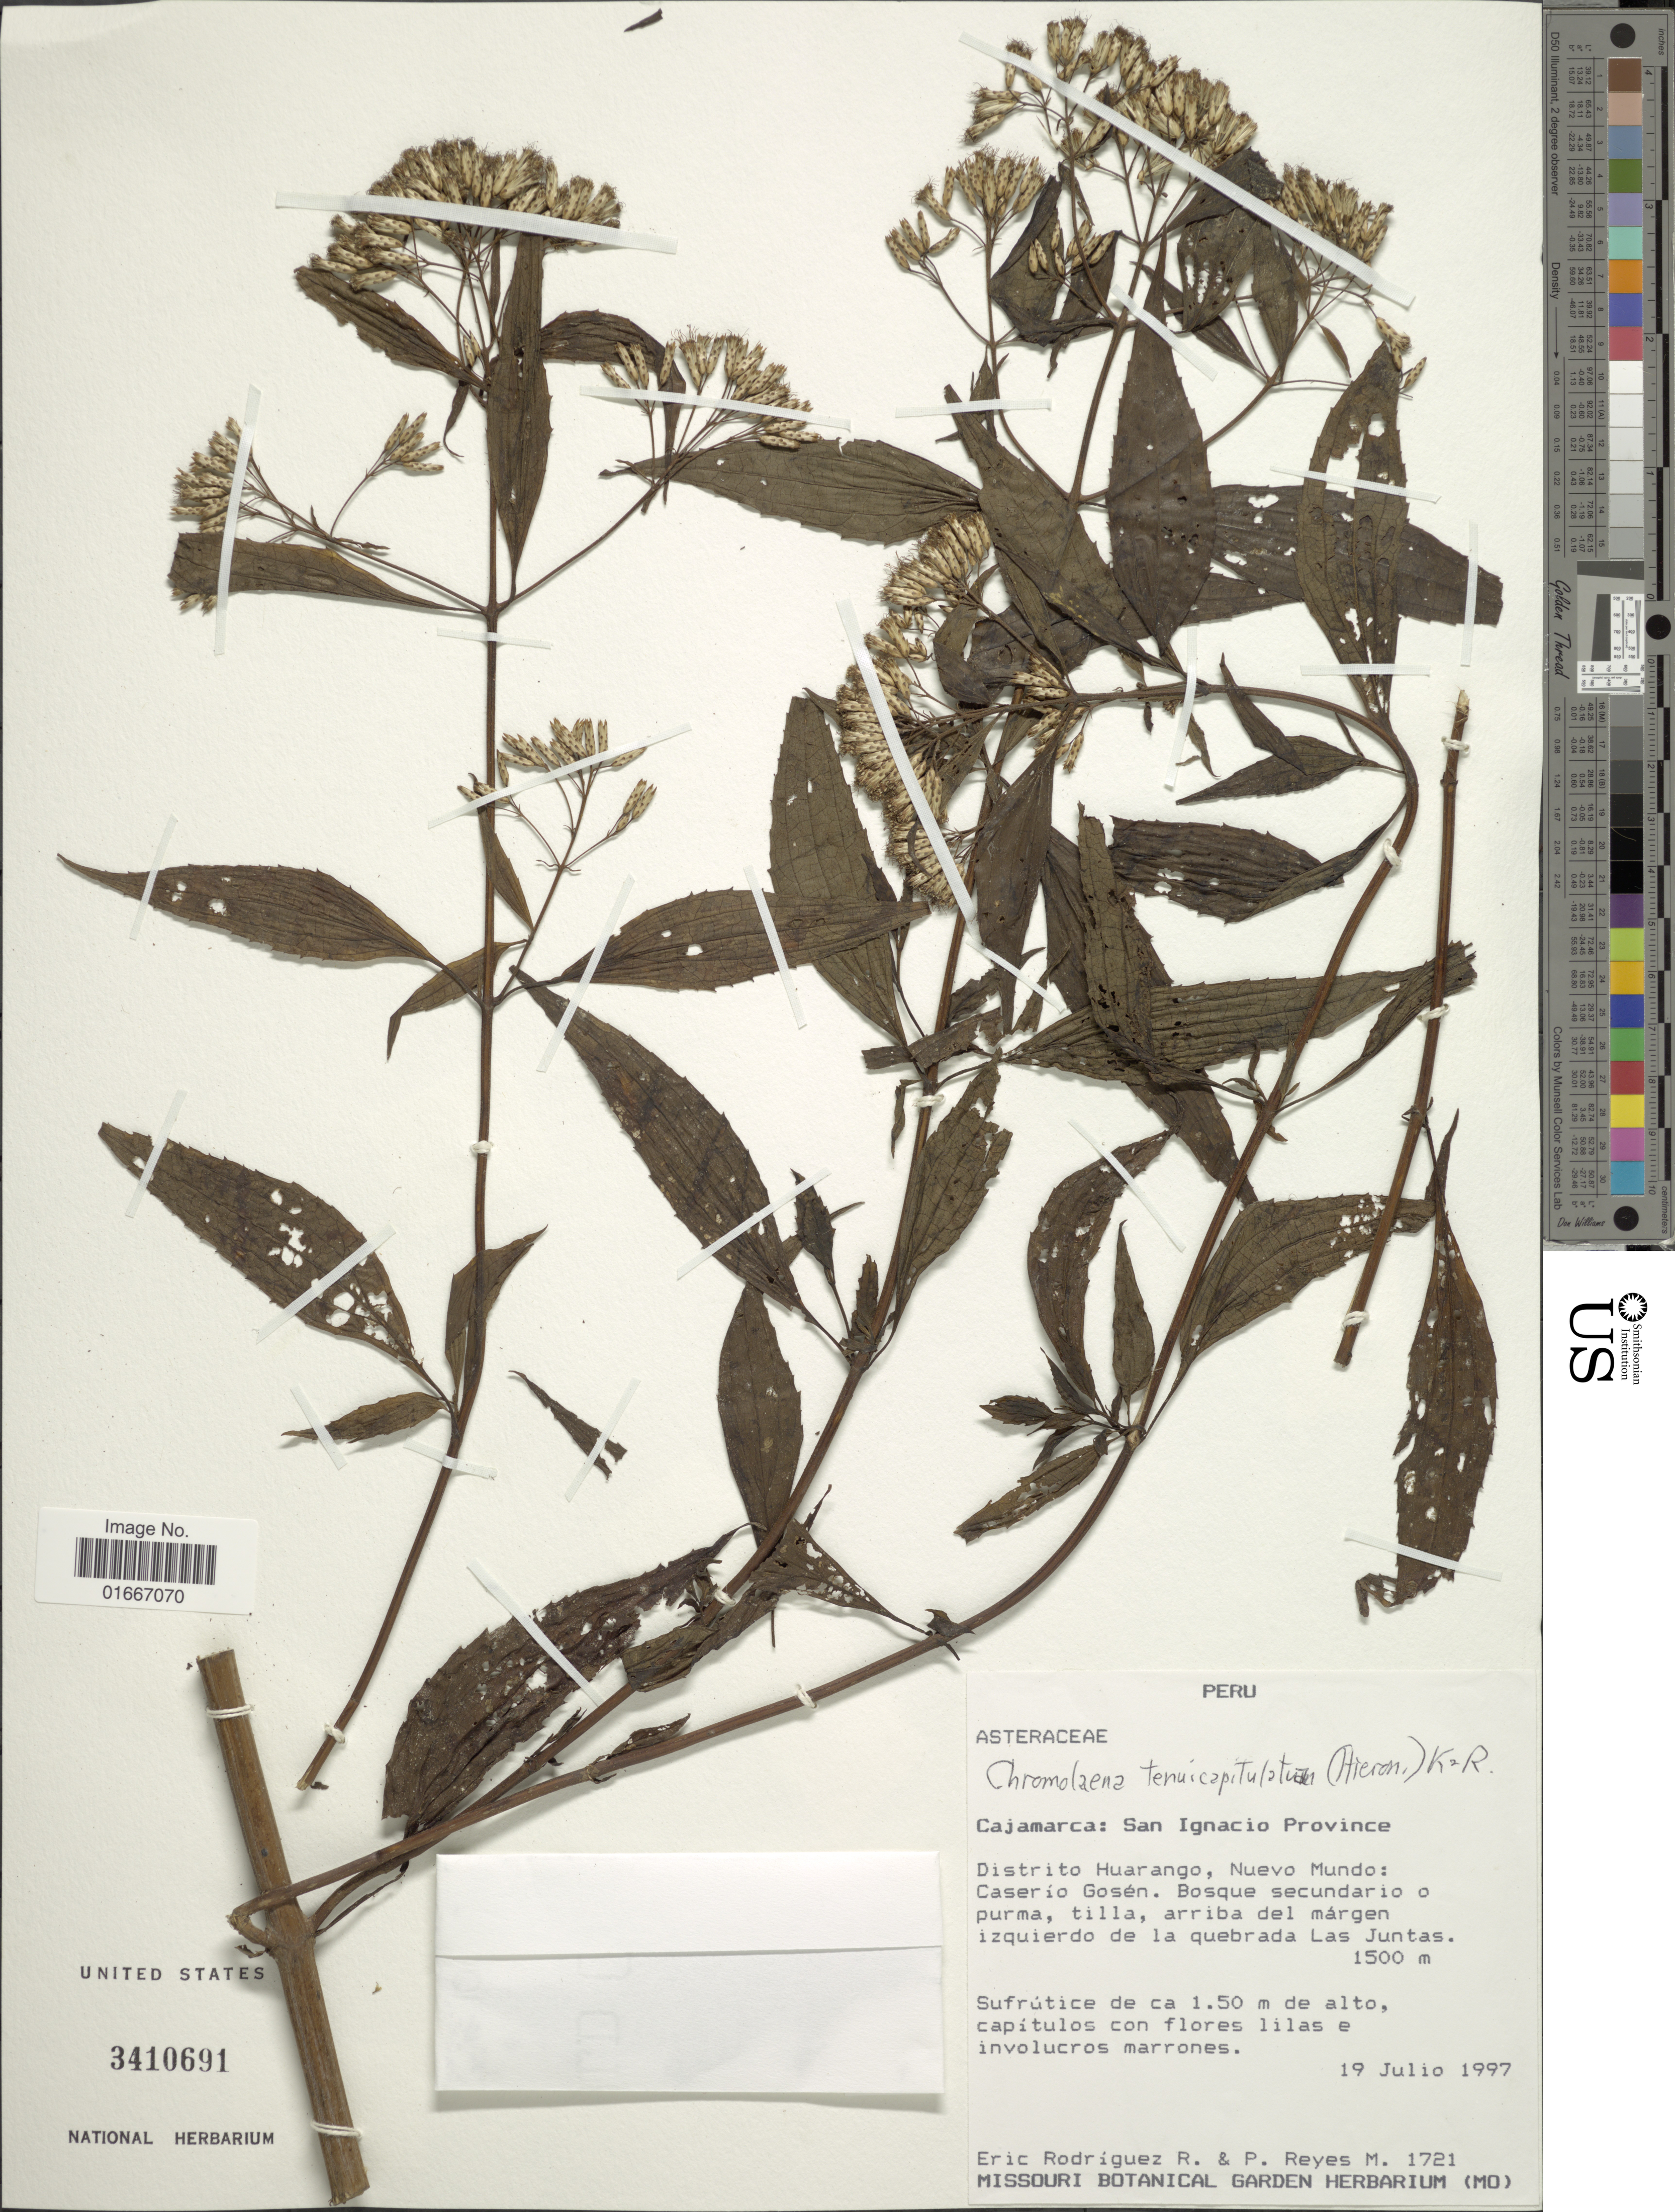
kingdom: Plantae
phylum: Tracheophyta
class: Magnoliopsida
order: Asterales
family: Asteraceae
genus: Chromolaena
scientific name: Chromolaena leptocephala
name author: (DC.) R.M. King & H. Rob.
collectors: E. F. Rodrignez R. & P. Reyes M.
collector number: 1721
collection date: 1997-07-19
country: Peru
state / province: Cajamarca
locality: Peru. Cajamarca: San Ignacio Province. Distrito Huarango, Nuevo Mundo: Caserio Gosen.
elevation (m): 1500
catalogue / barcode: US 3410691